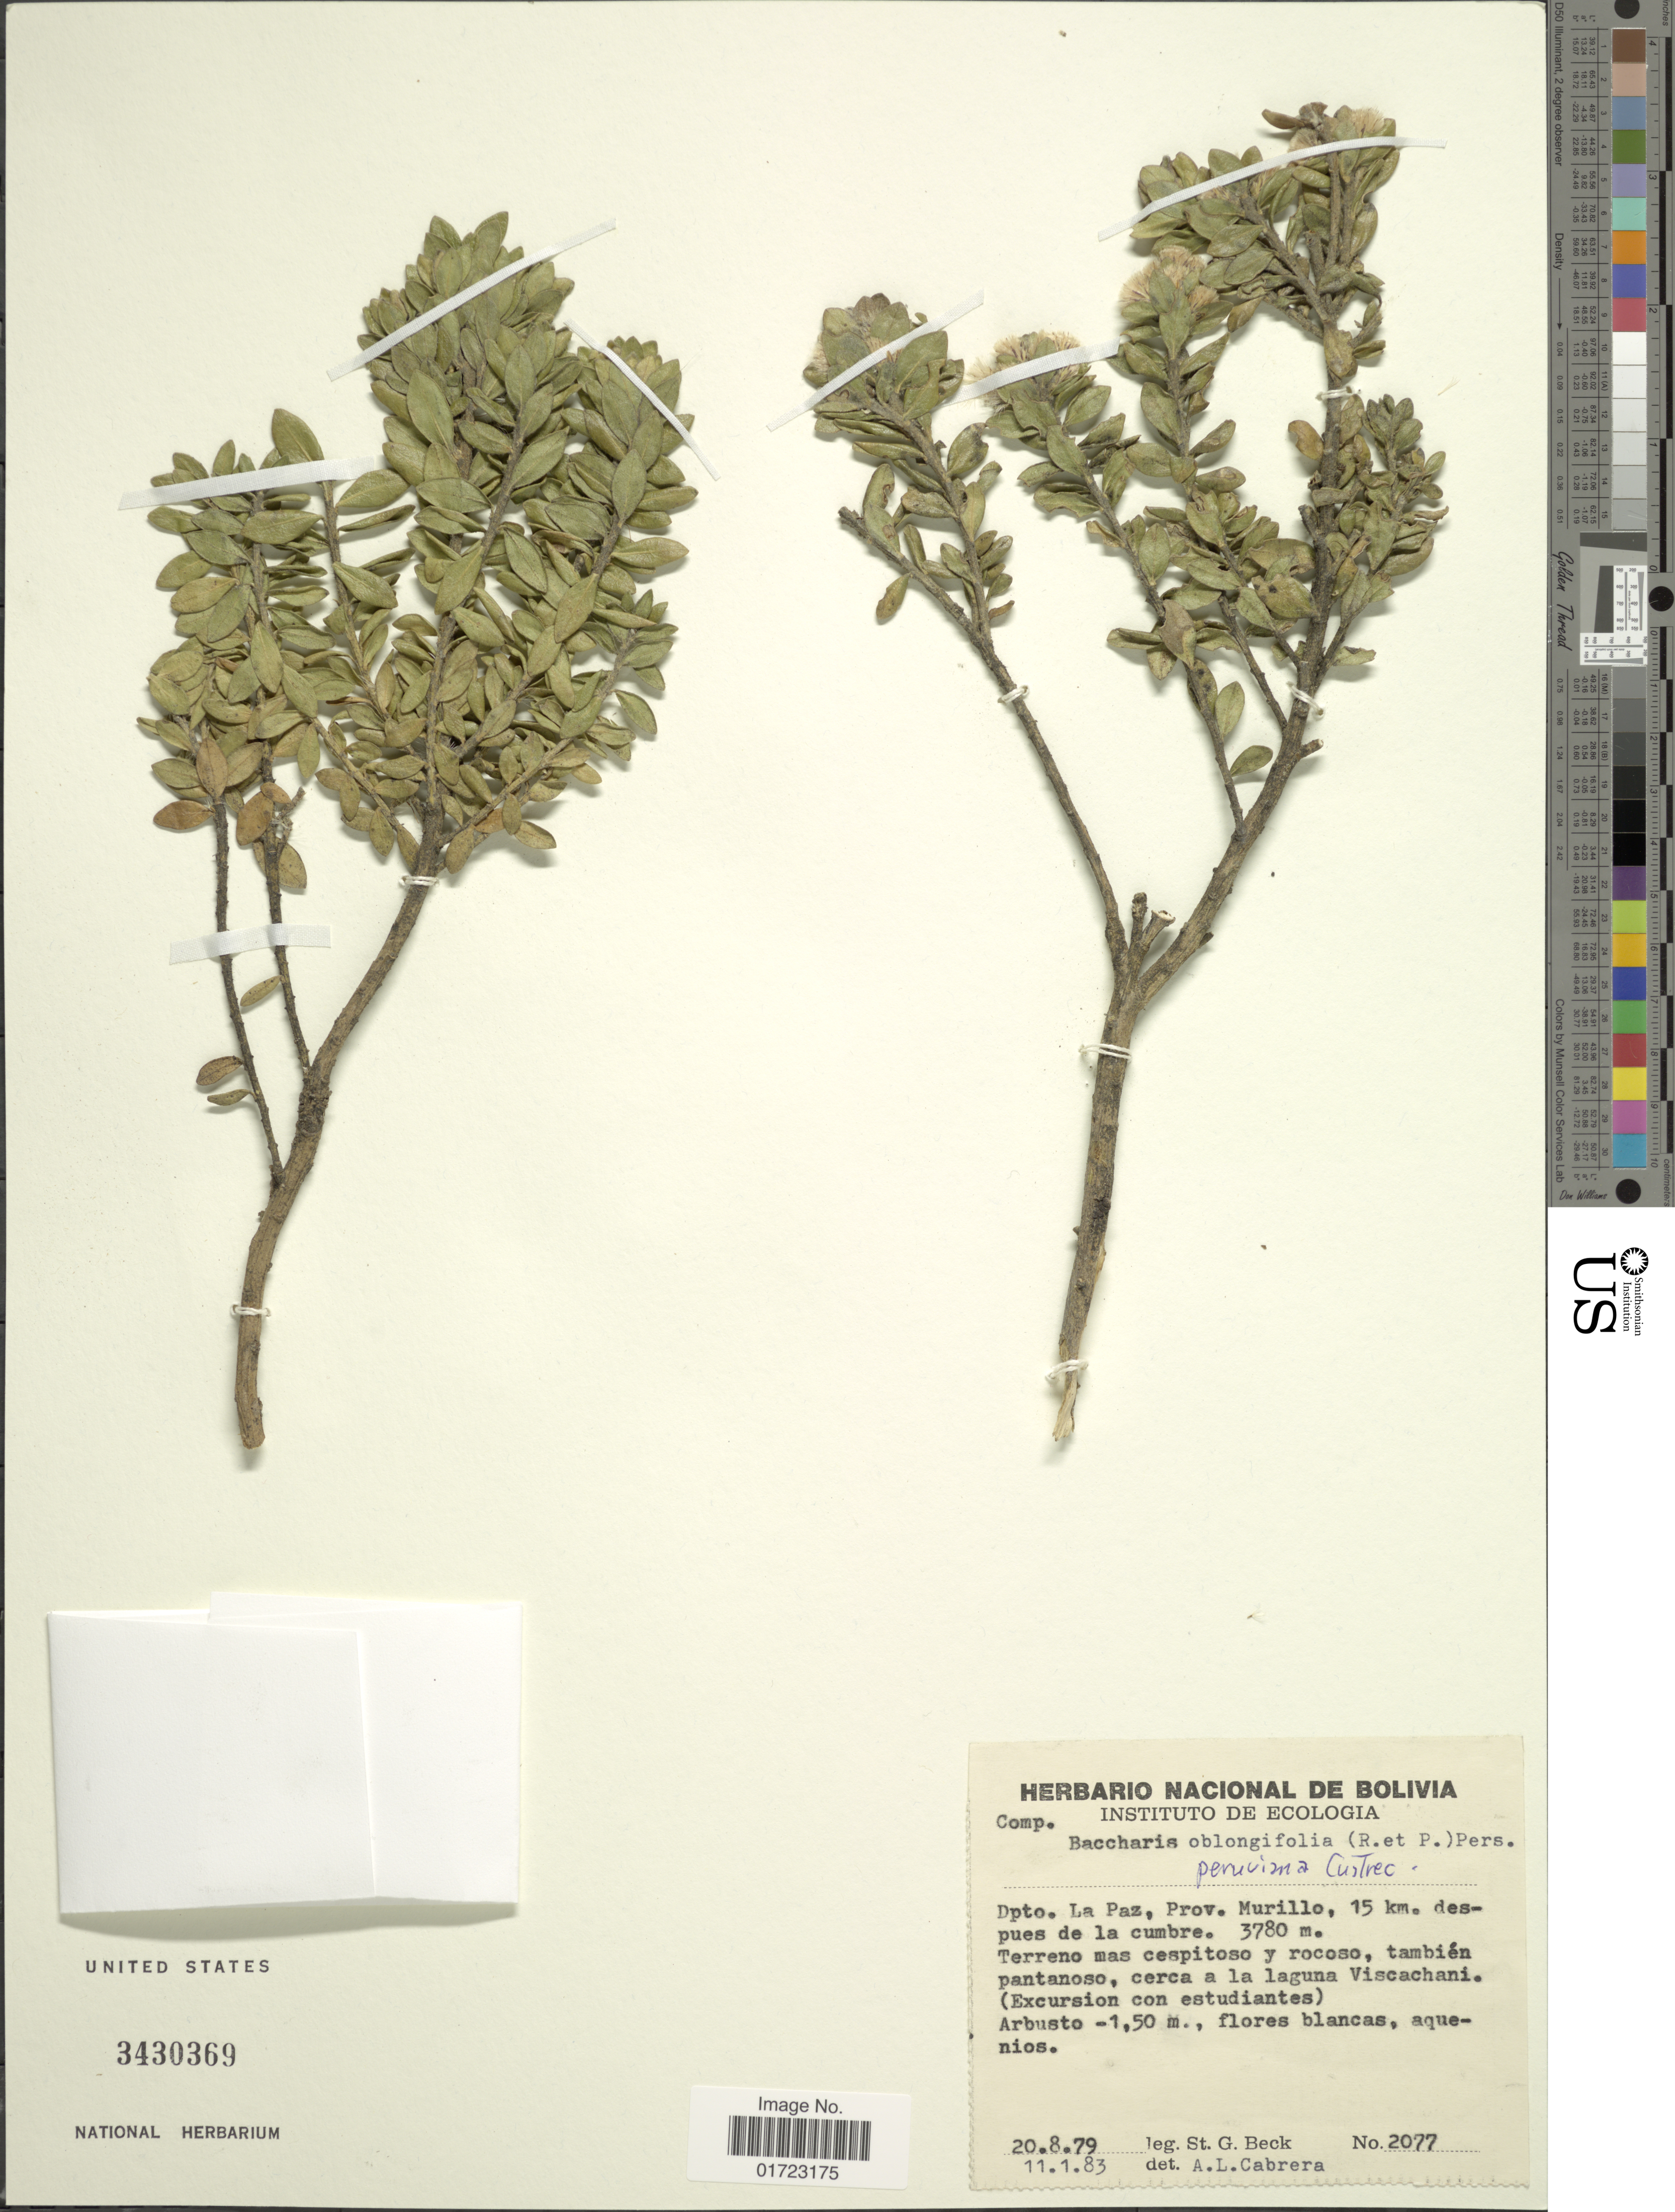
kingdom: Plantae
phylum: Tracheophyta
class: Magnoliopsida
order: Asterales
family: Asteraceae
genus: Baccharis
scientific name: Baccharis peruviana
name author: Cuatrec.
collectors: S. G. Beck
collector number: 2077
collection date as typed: Transcribed d/m/y: 20/8/79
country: Bolivia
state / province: La Paz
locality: Prov. Murillo, 15 km despues de cumbre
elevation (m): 3780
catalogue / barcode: US 3430369